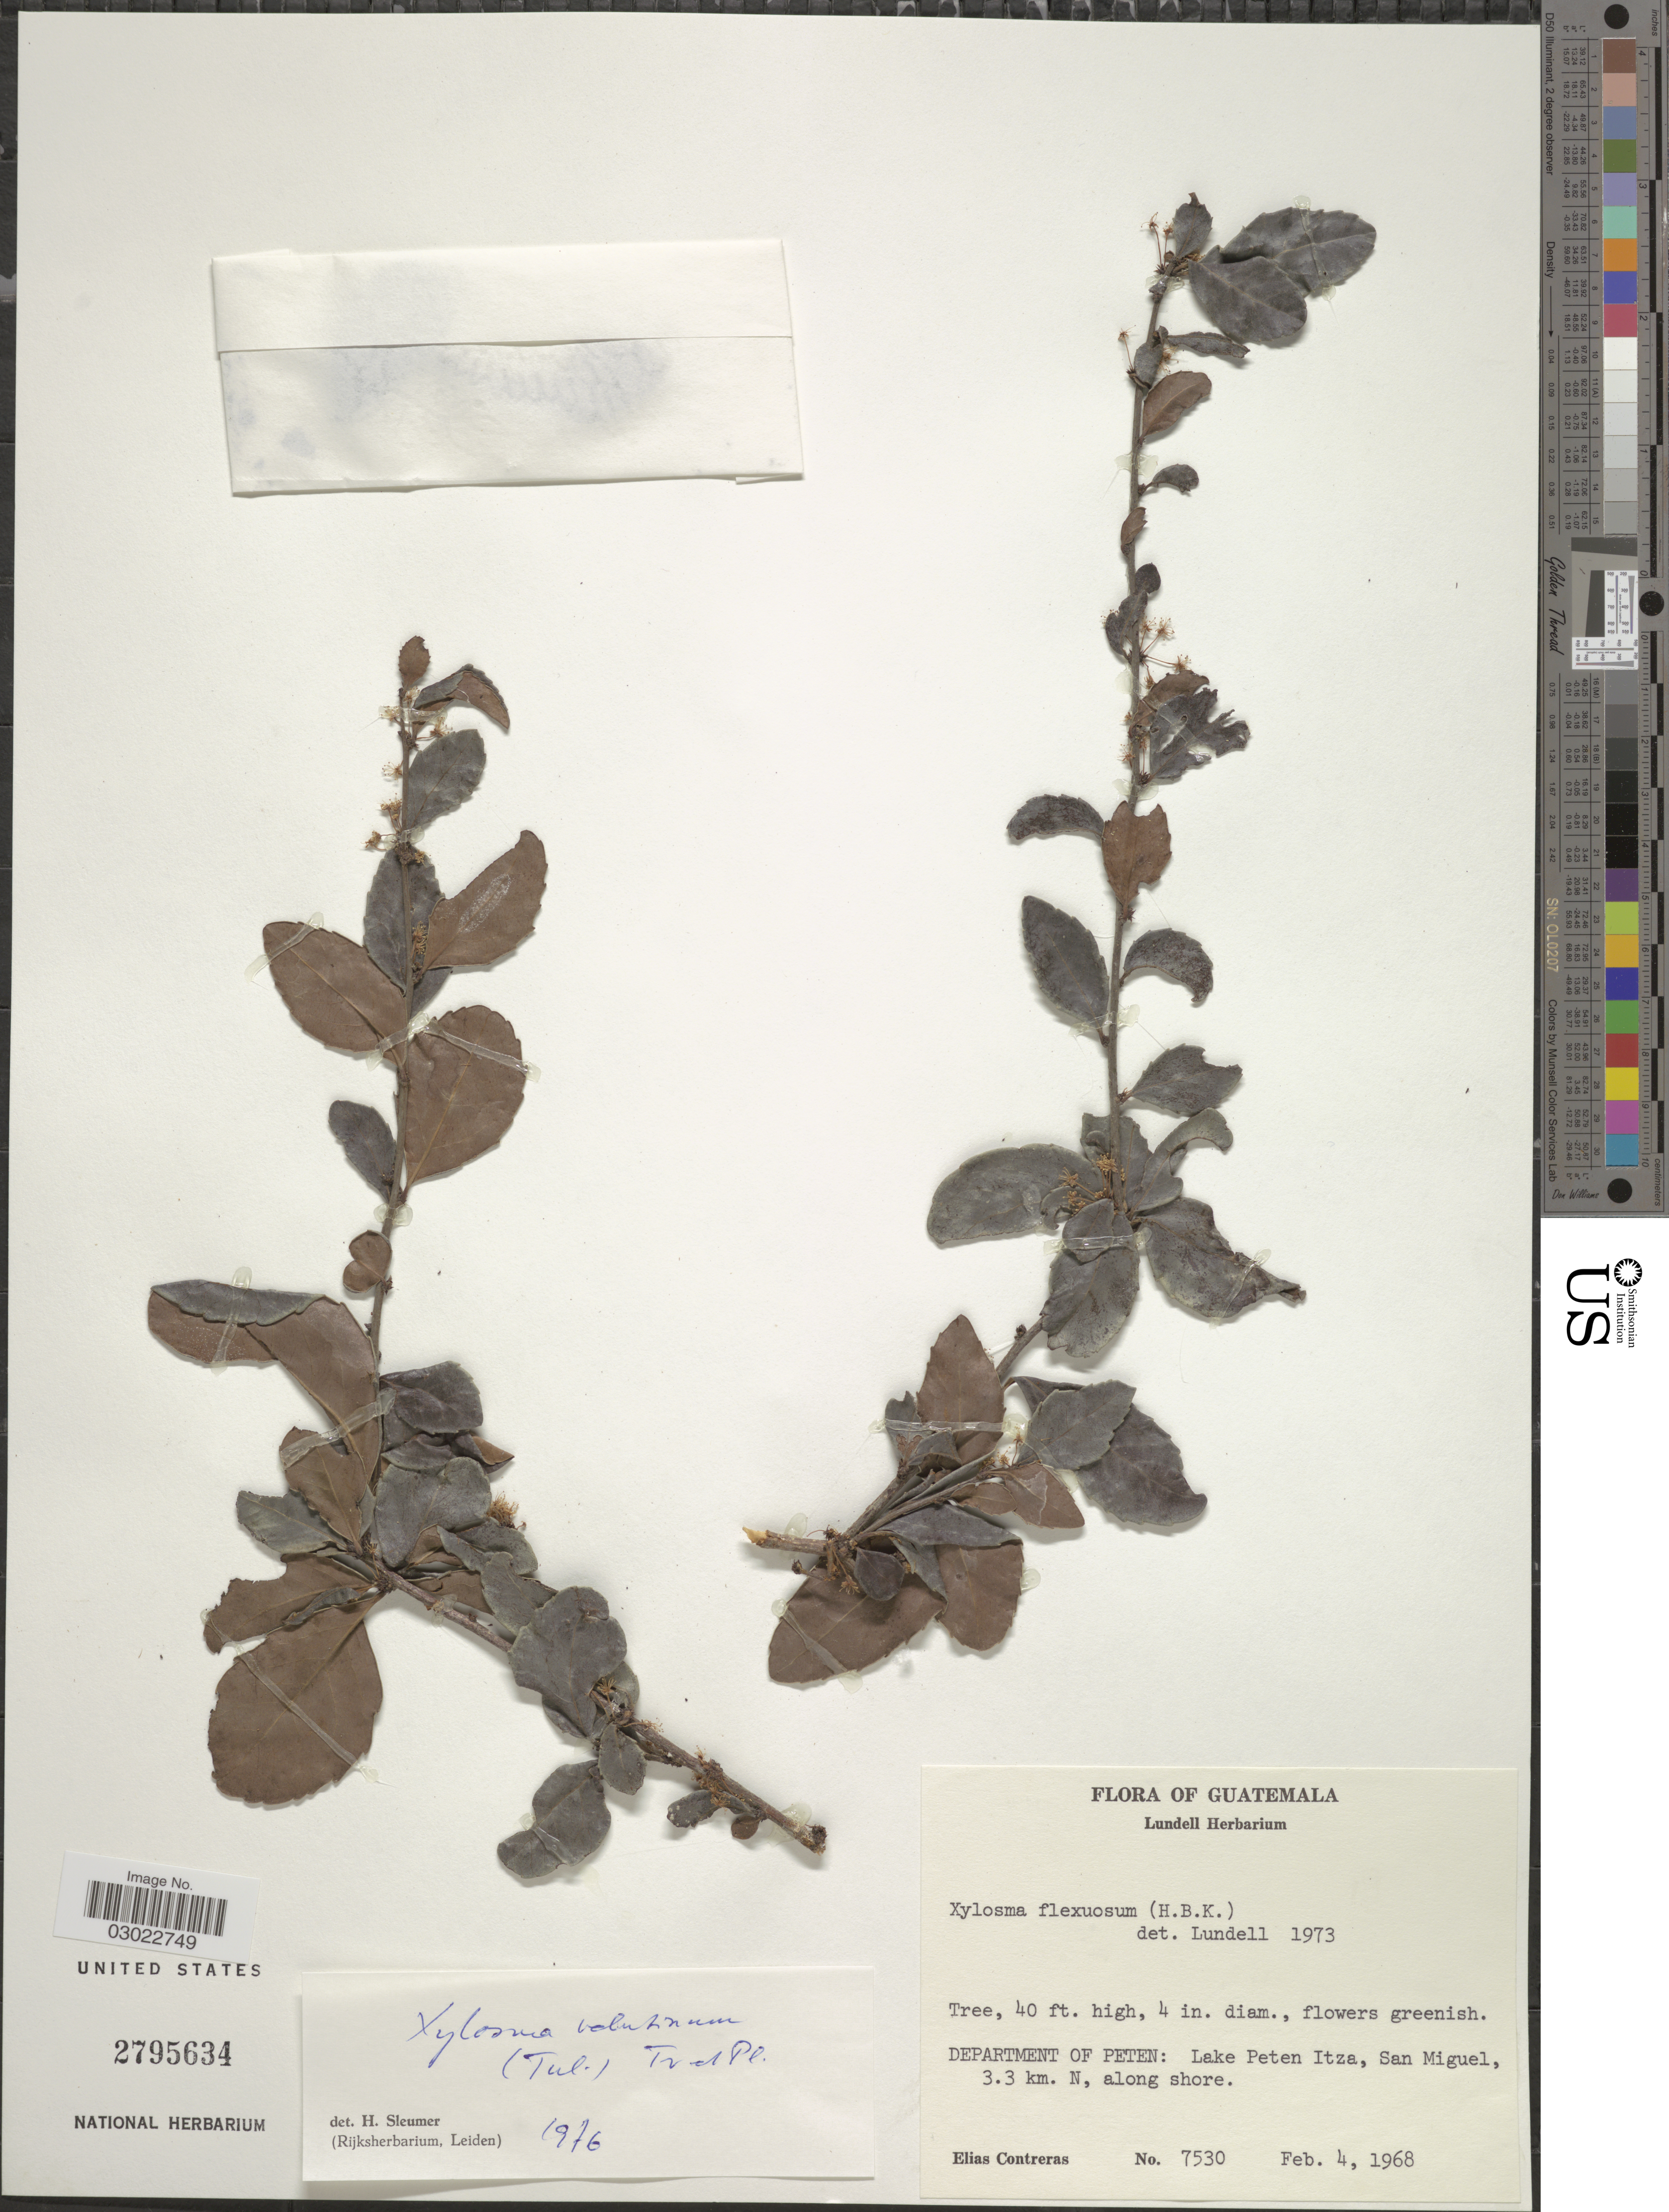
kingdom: Plantae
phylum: Tracheophyta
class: Magnoliopsida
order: Malpighiales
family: Salicaceae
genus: Xylosma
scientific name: Xylosma flexuosa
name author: (Kunth) Hemsl.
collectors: E. Contreras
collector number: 7530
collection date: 1968-02-04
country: Guatemala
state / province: El Petén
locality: Department of Peten: Lake Peten Itza, San Miguel, 3.3 km. N, along shore.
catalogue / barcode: US 2795634